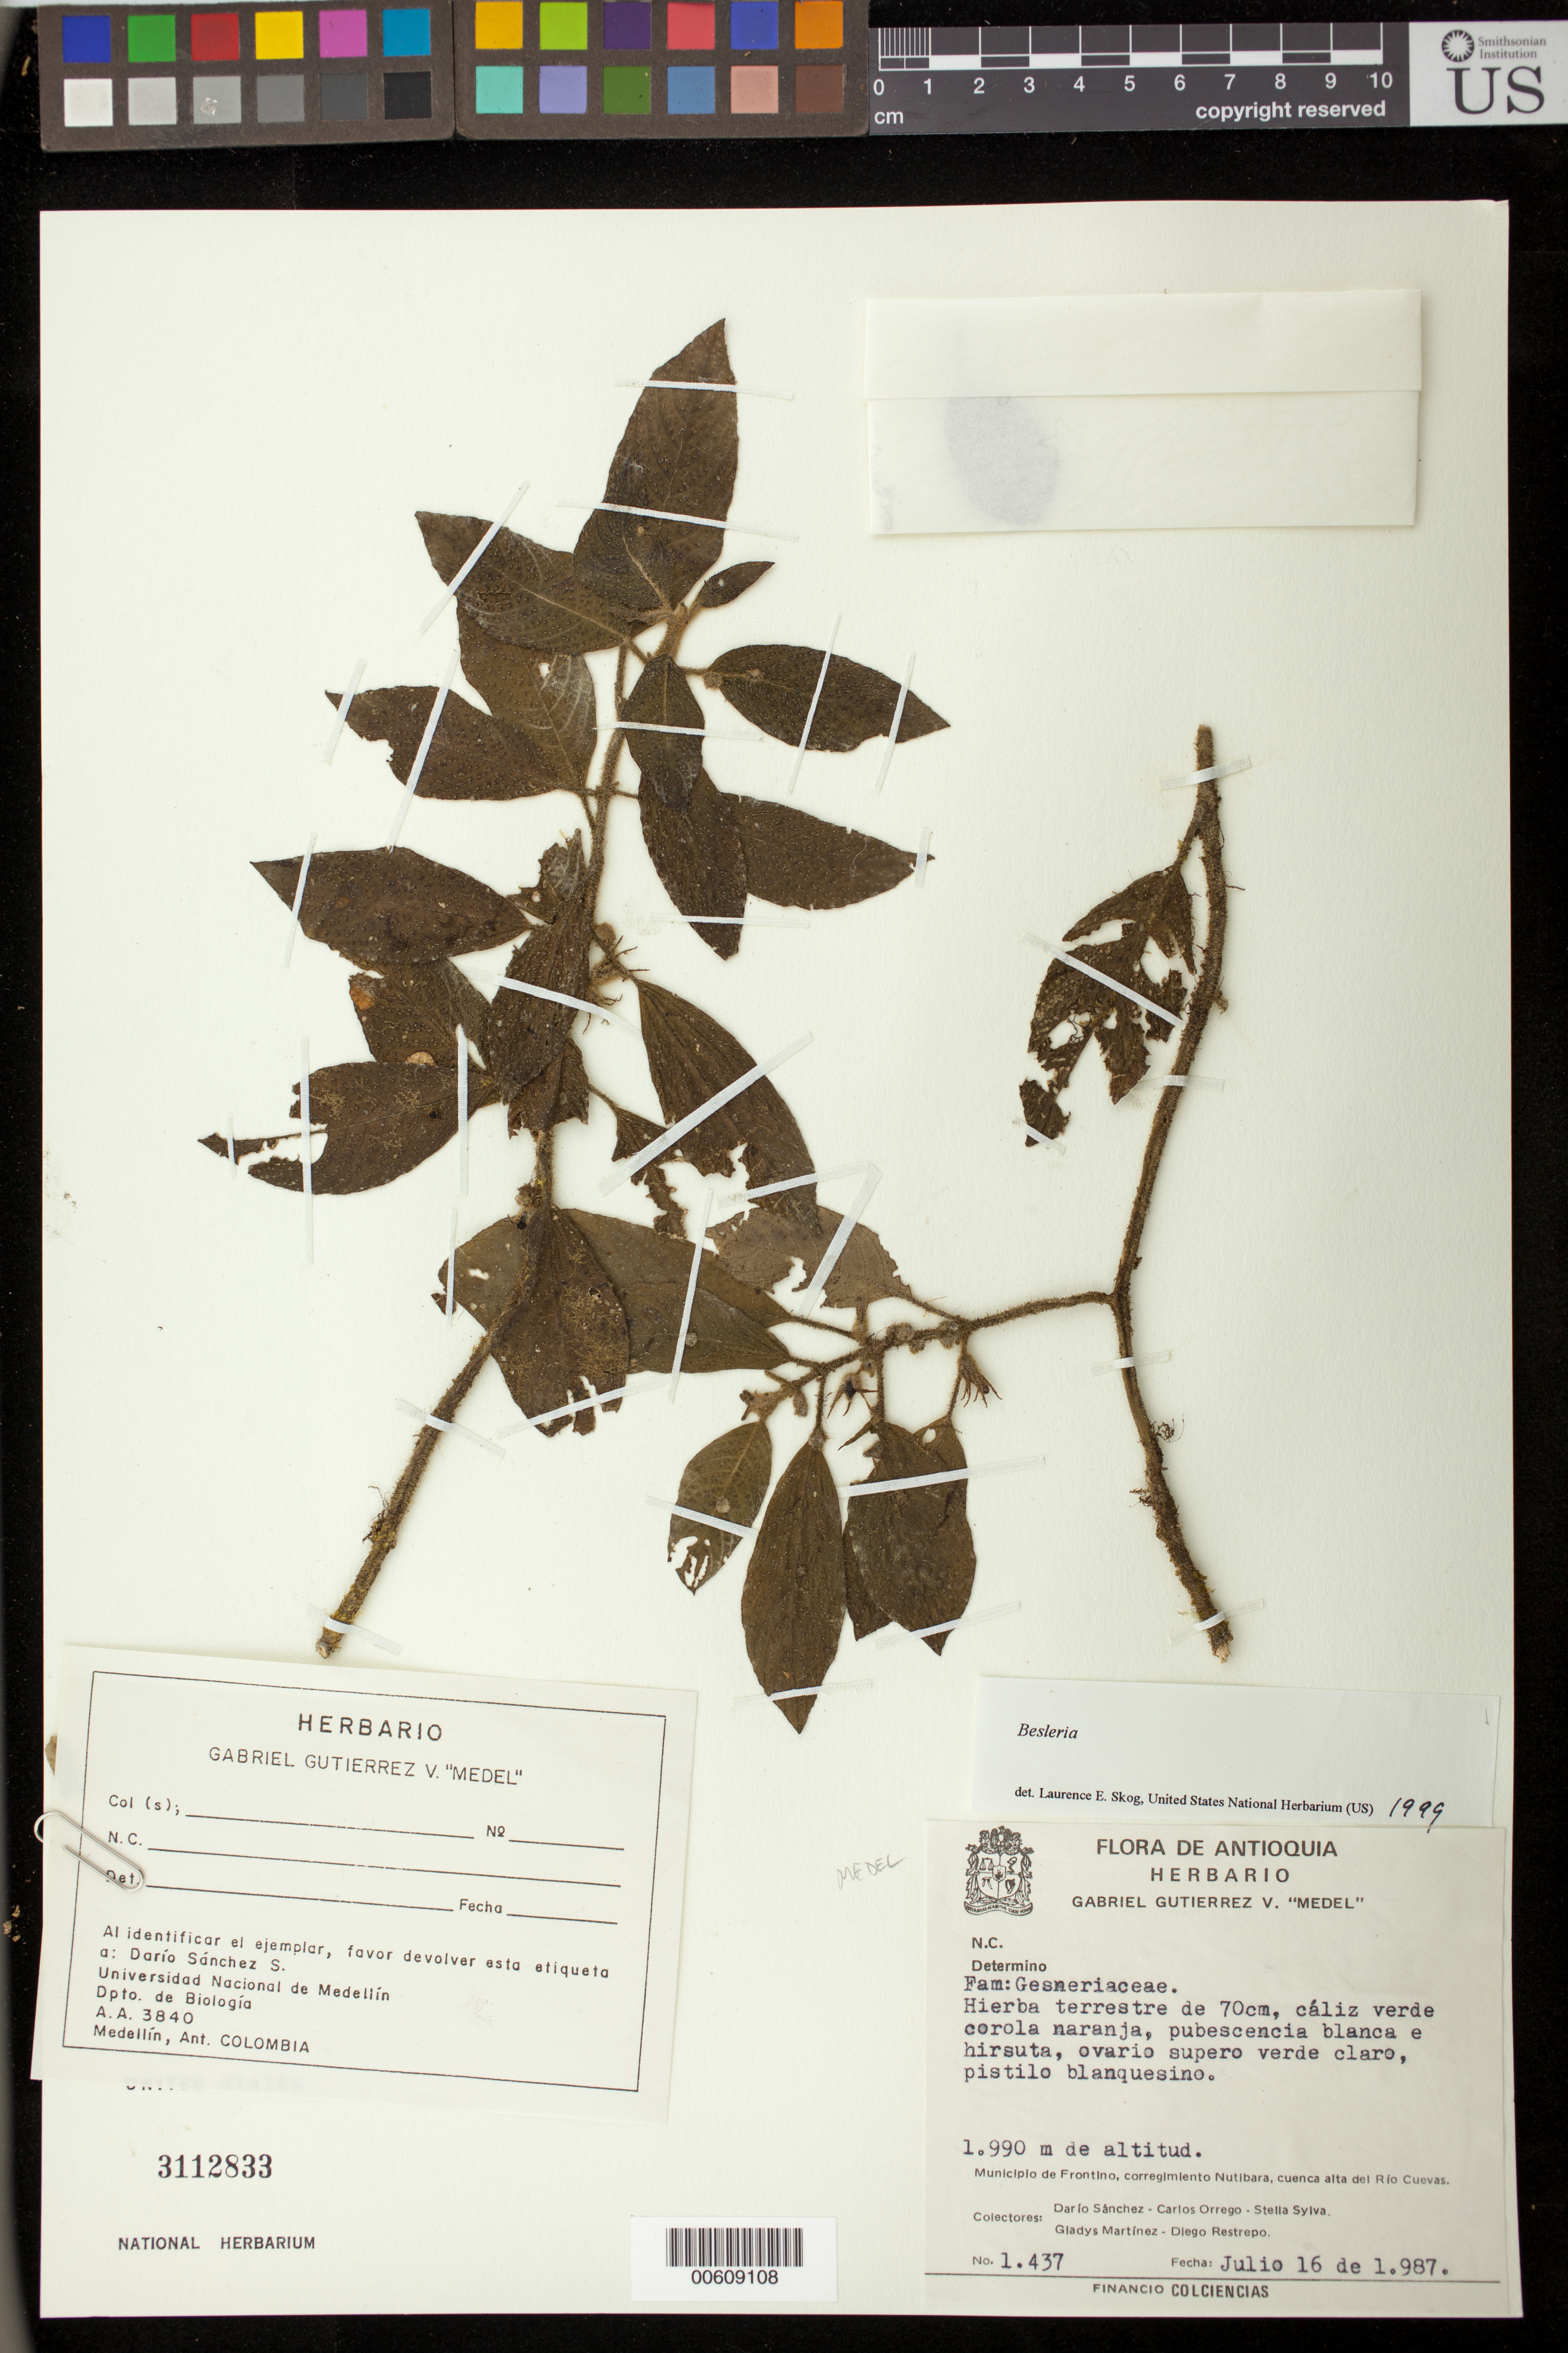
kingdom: Plantae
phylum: Tracheophyta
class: Magnoliopsida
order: Lamiales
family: Gesneriaceae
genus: Besleria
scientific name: Besleria sp.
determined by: Skog, Laurence E.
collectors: D. Sanchez, C. Orrego, S. Sylva, G. Martínez, D. Restrepo & G. A. Galeano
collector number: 1437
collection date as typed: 16 Jul 1987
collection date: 1987-07-16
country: Colombia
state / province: Antioquia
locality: Mpio. de Frontino, correg. Nutibara, cuenca alta del Río Cuevas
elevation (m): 1990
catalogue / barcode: US 3112833